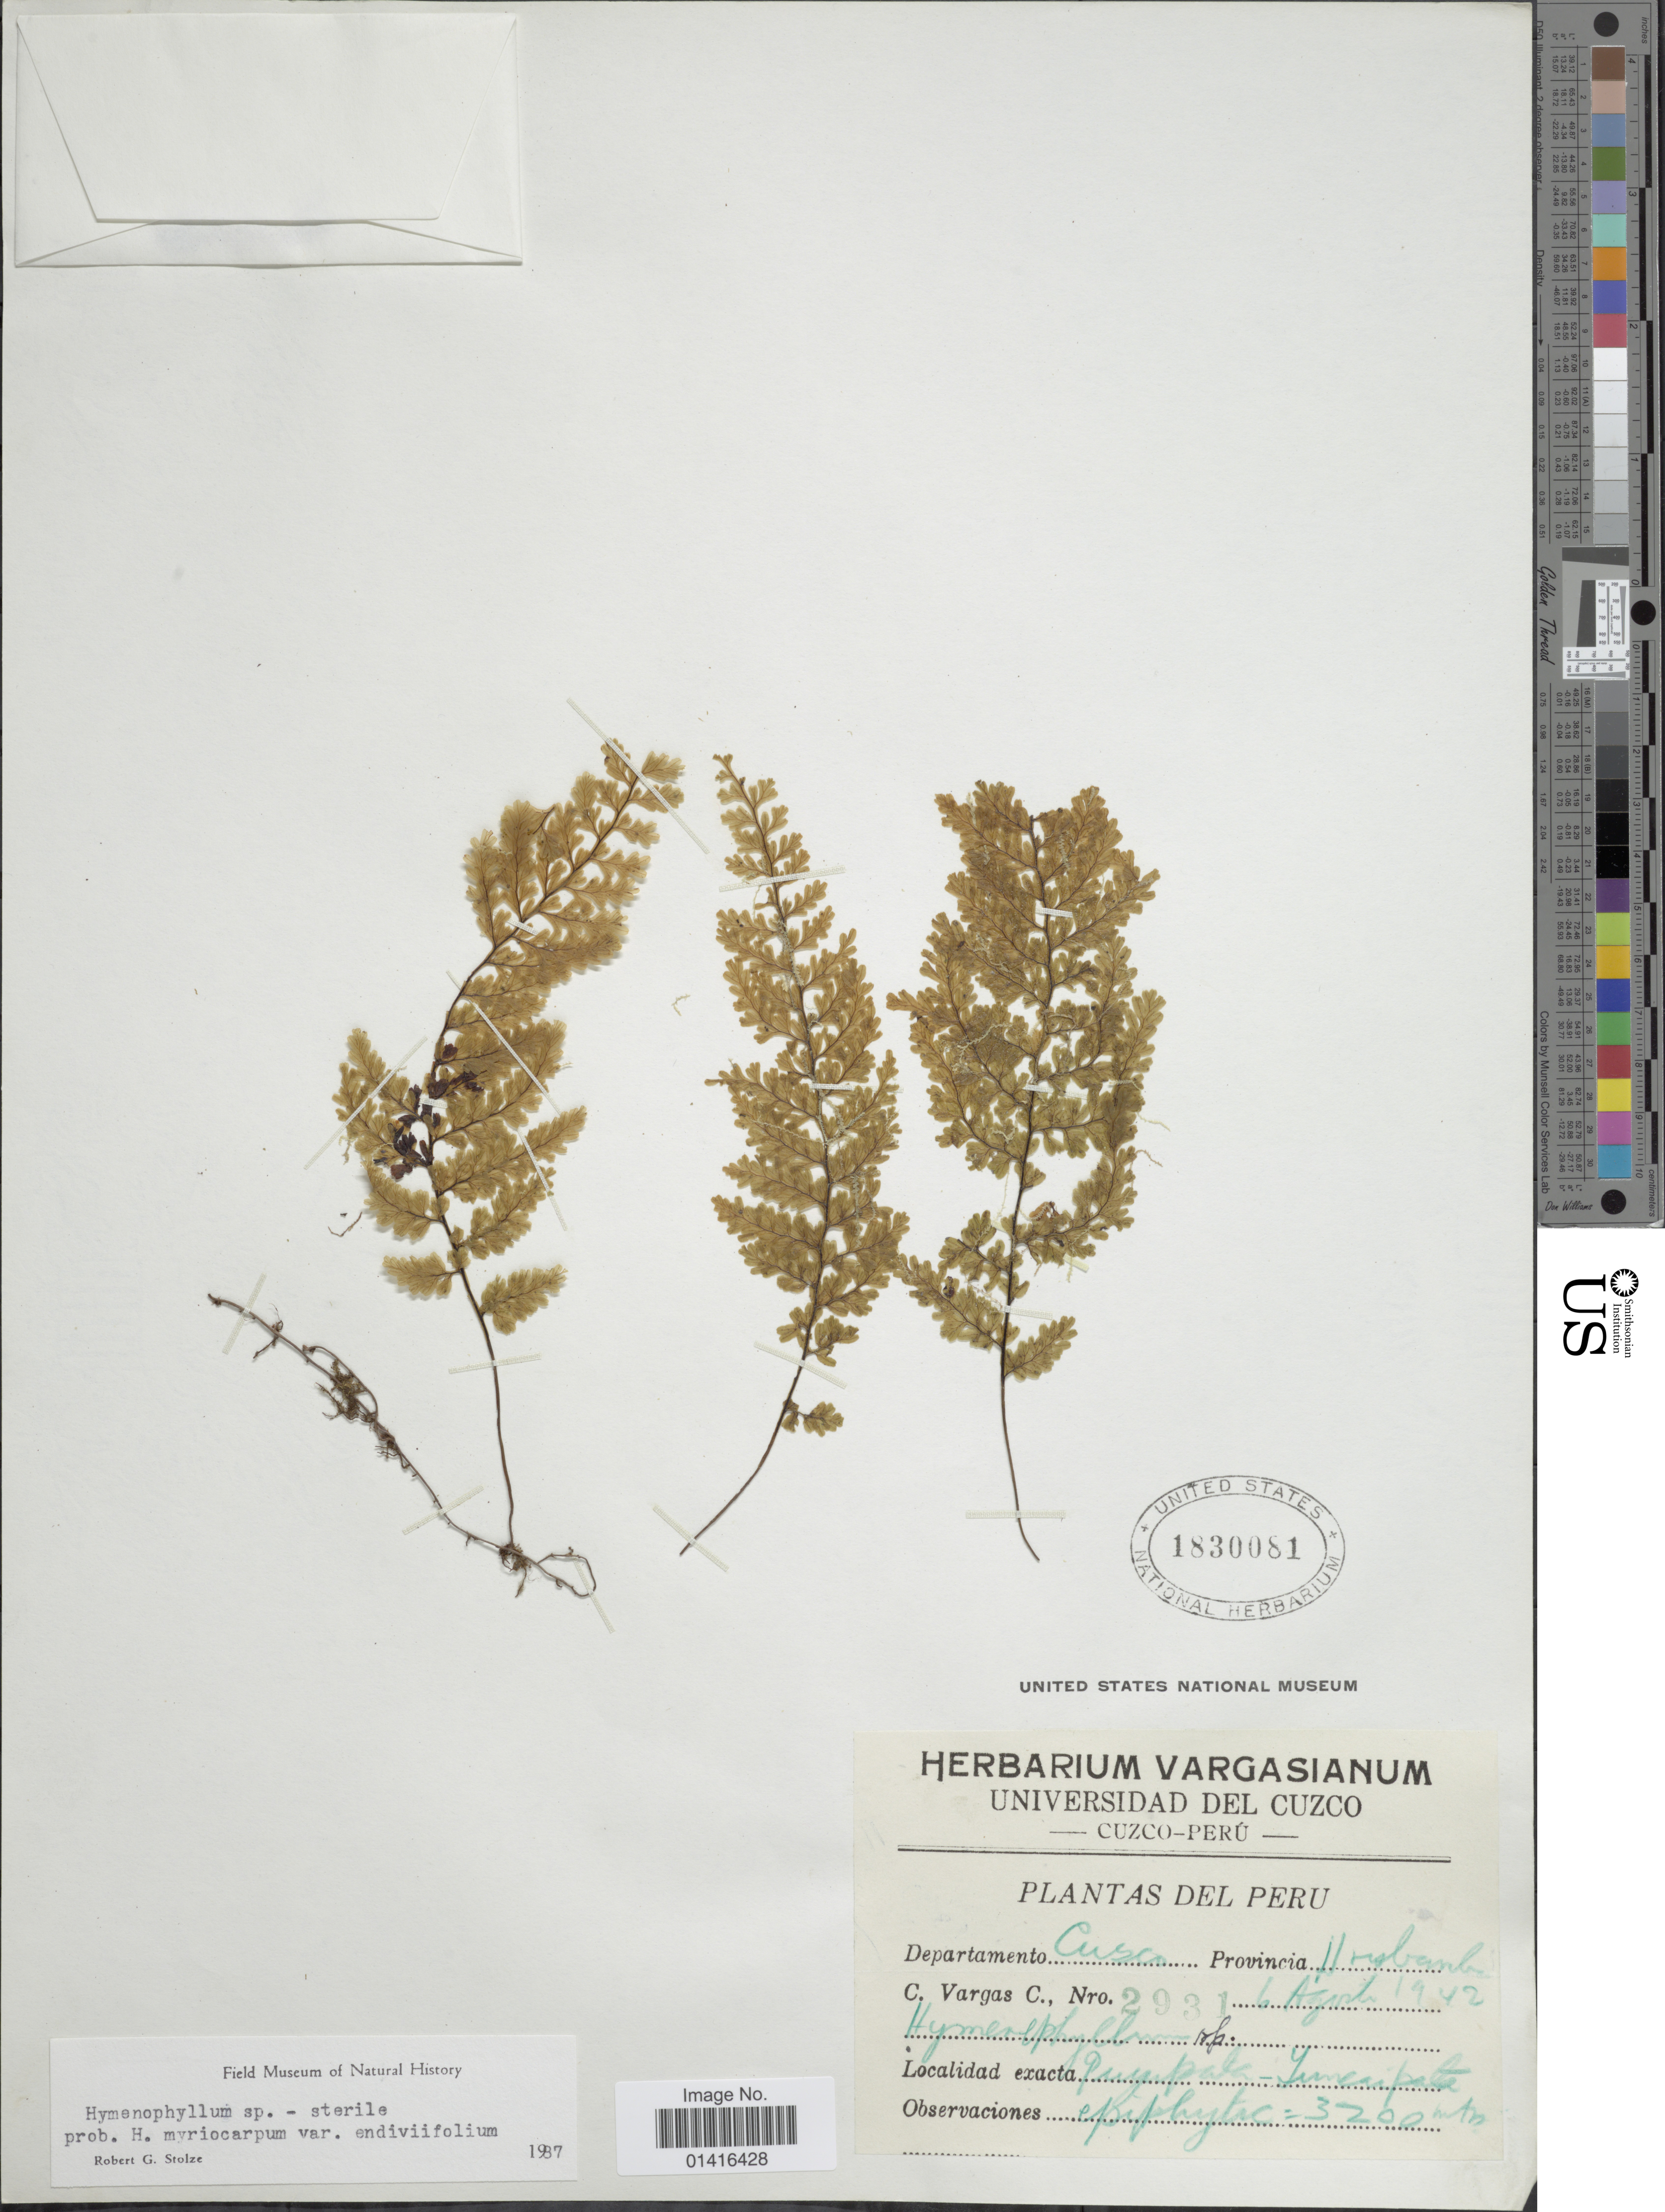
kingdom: Plantae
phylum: Tracheophyta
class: Polypodiopsida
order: Hymenophyllales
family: Hymenophyllaceae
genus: Hymenophyllum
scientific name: Hymenophyllum myriocarpum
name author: Hook.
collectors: C. Vargas Calderón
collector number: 2931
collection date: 1942-08-06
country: Peru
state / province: Cusco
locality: Provincia Hobanbi. Urubamba. Puyupata-Yuncapata.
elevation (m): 3200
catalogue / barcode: US 1830081